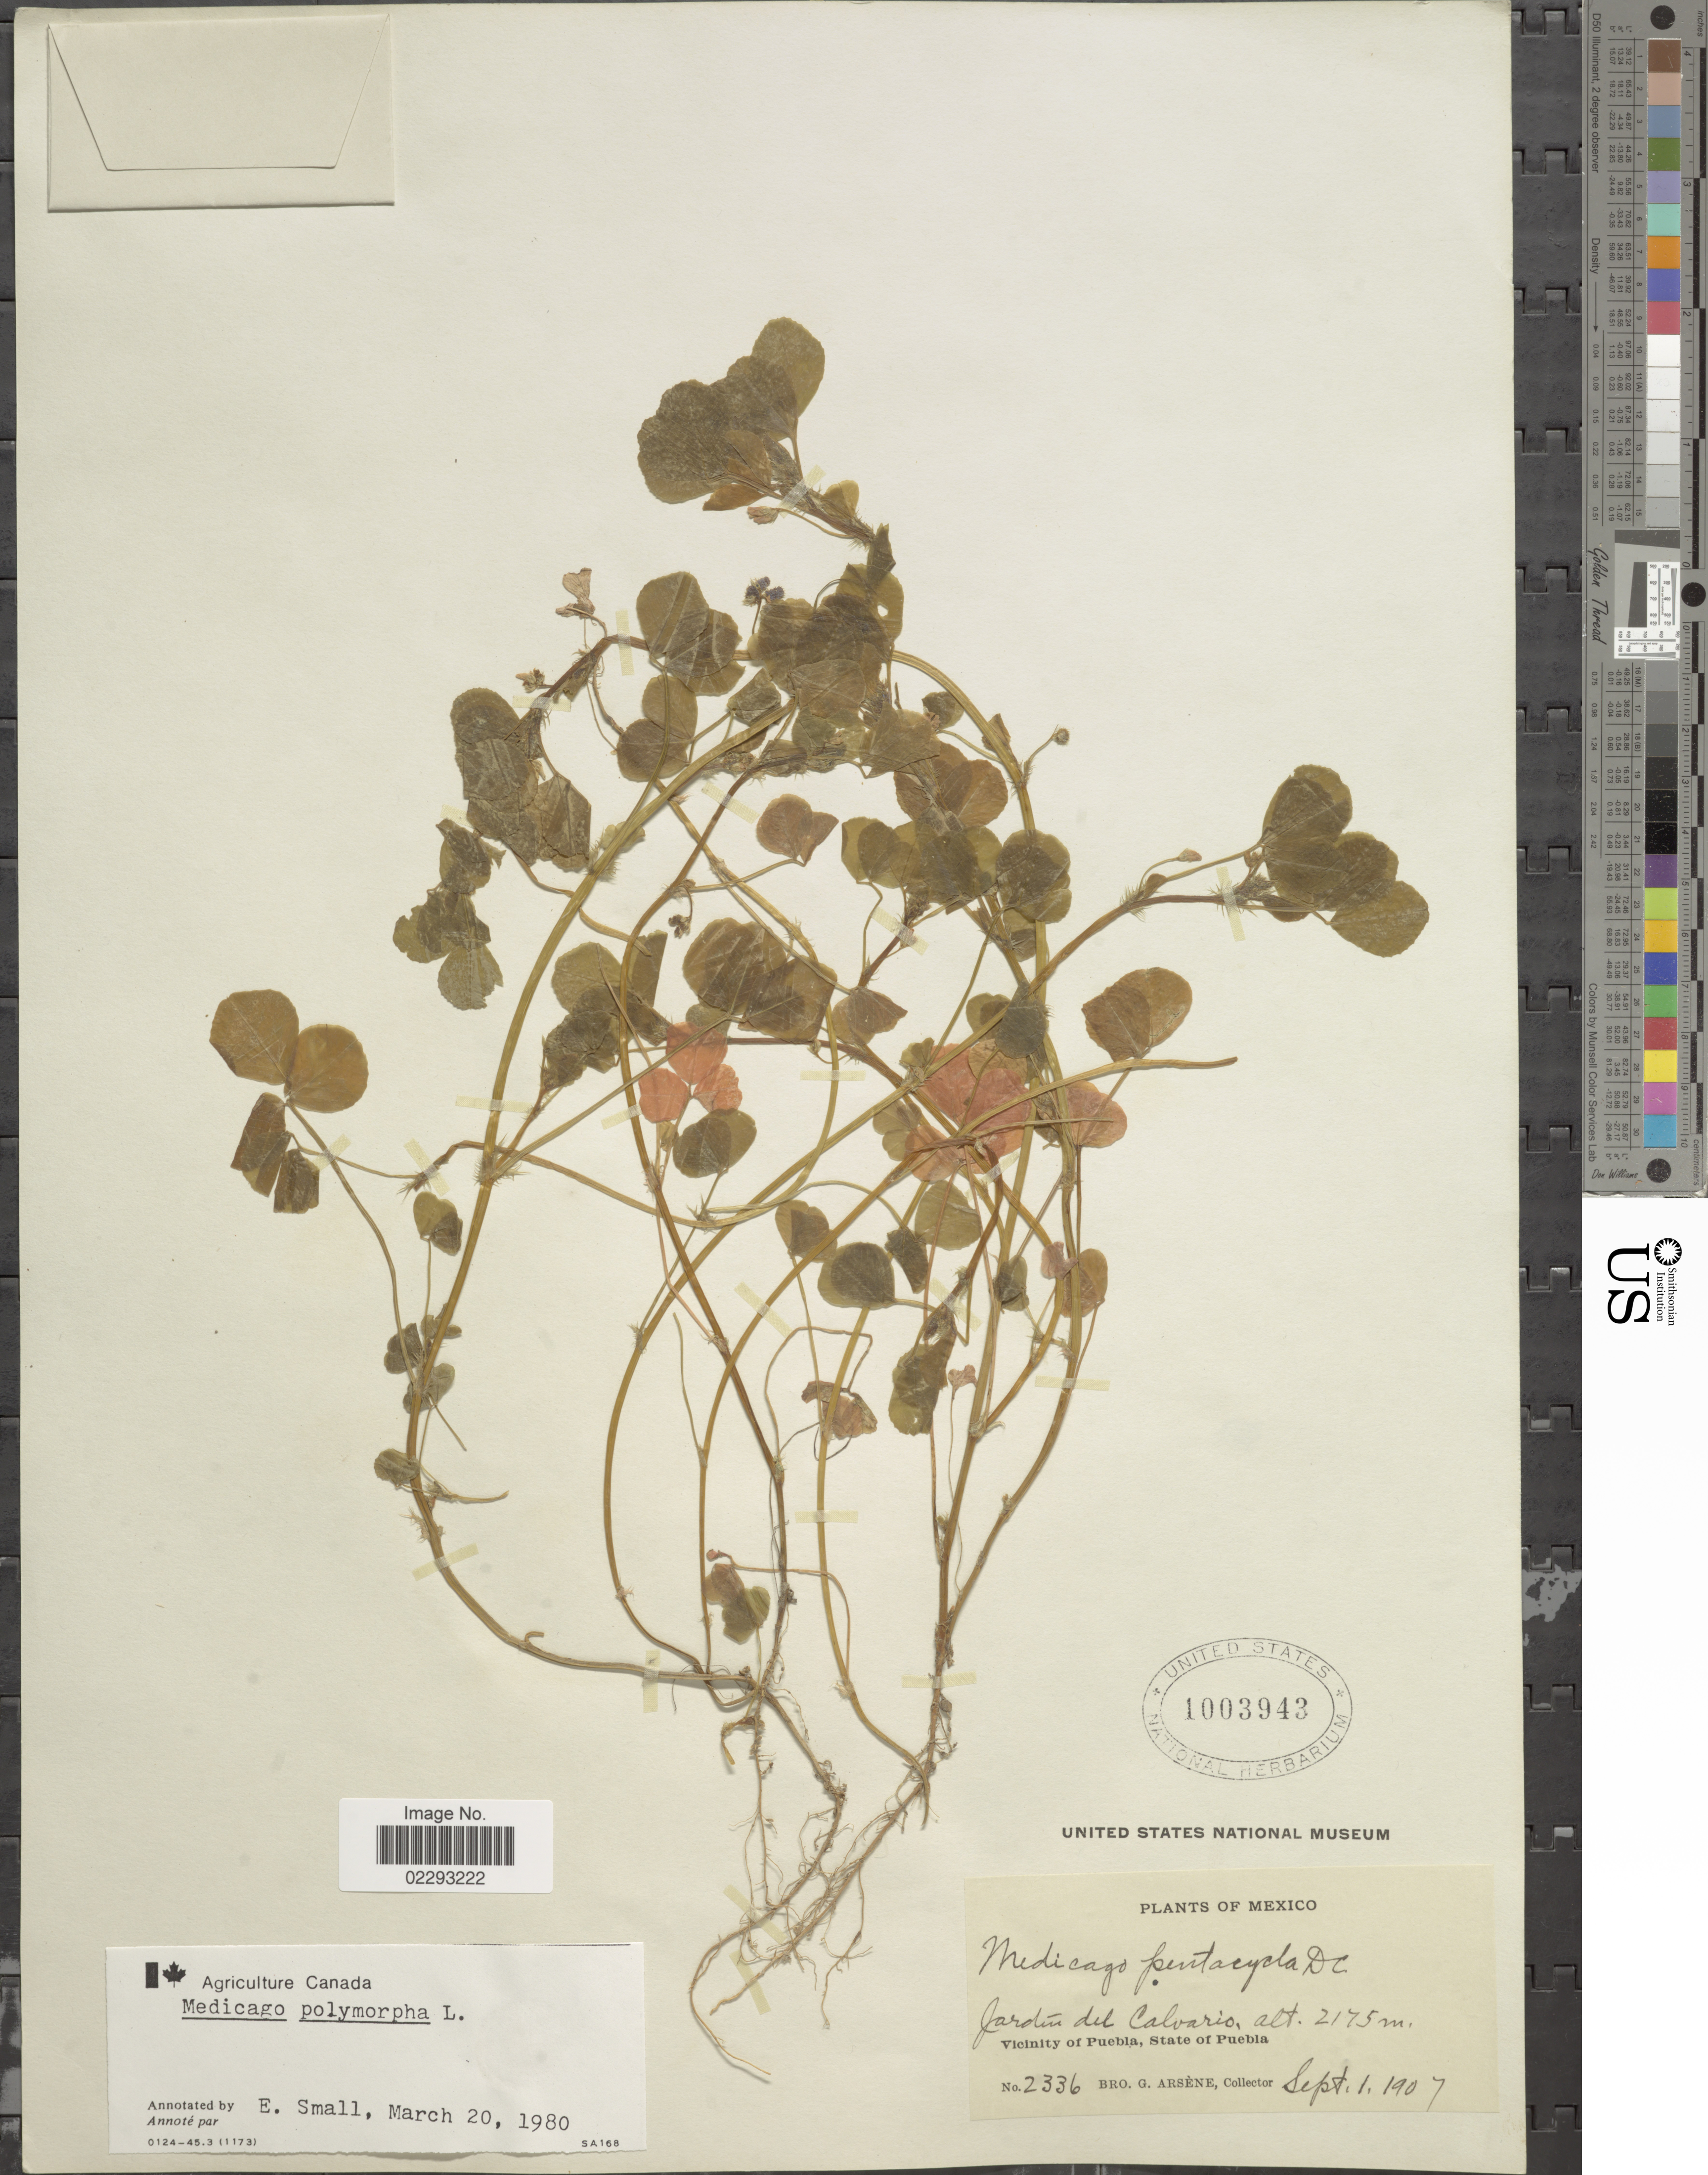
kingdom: Plantae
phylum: Tracheophyta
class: Magnoliopsida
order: Fabales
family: Fabaceae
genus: Medicago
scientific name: Medicago polymorpha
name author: L.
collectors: Bro. G. Arsène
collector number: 2336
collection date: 1907-09-01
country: Mexico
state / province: Puebla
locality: Jardín del Calvario, vicinity of Puebla, State of Puebla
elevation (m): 2175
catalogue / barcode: US 1003943